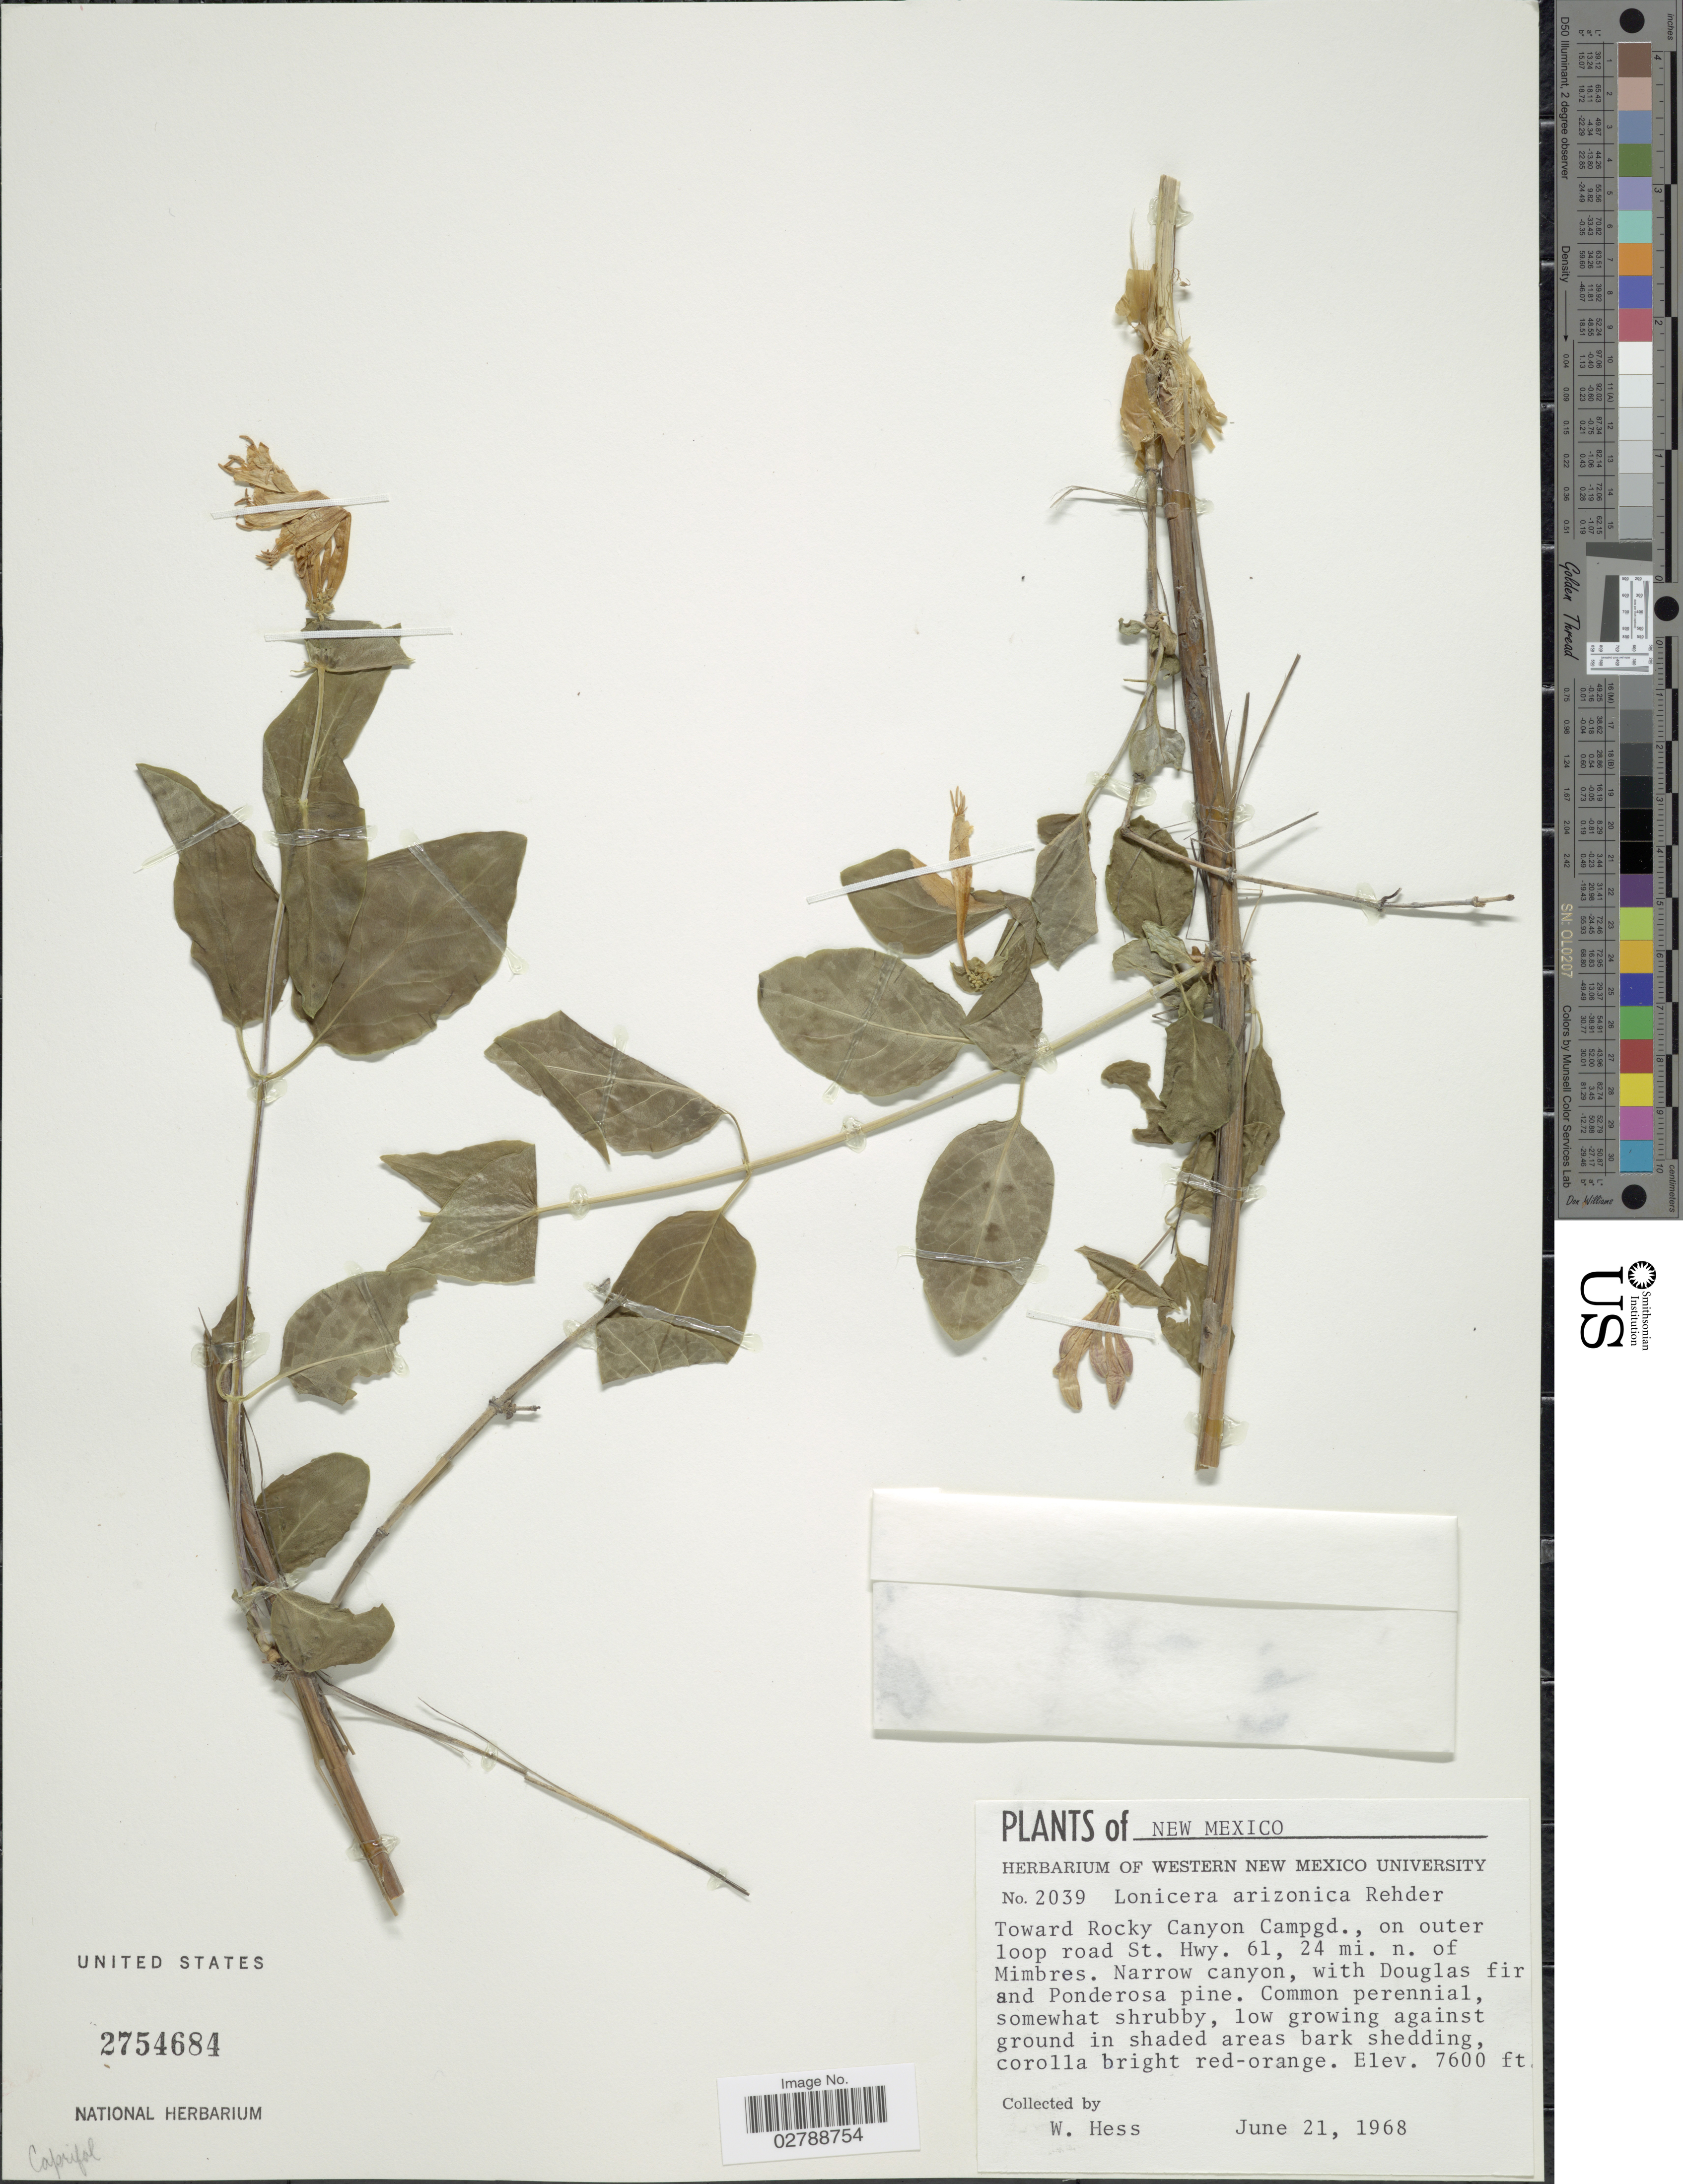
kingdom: Plantae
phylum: Tracheophyta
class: Magnoliopsida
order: Dipsacales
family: Caprifoliaceae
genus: Lonicera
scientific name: Lonicera arizonica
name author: Rehder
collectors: W. Hess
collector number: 2039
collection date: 1968-06-21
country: United States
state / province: New Mexico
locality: Toward Rocky Canyon Campgd., on outer loop road St. Hwy. 61, 24 mi. n. of Mimbres.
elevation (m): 2316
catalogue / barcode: US 2754684